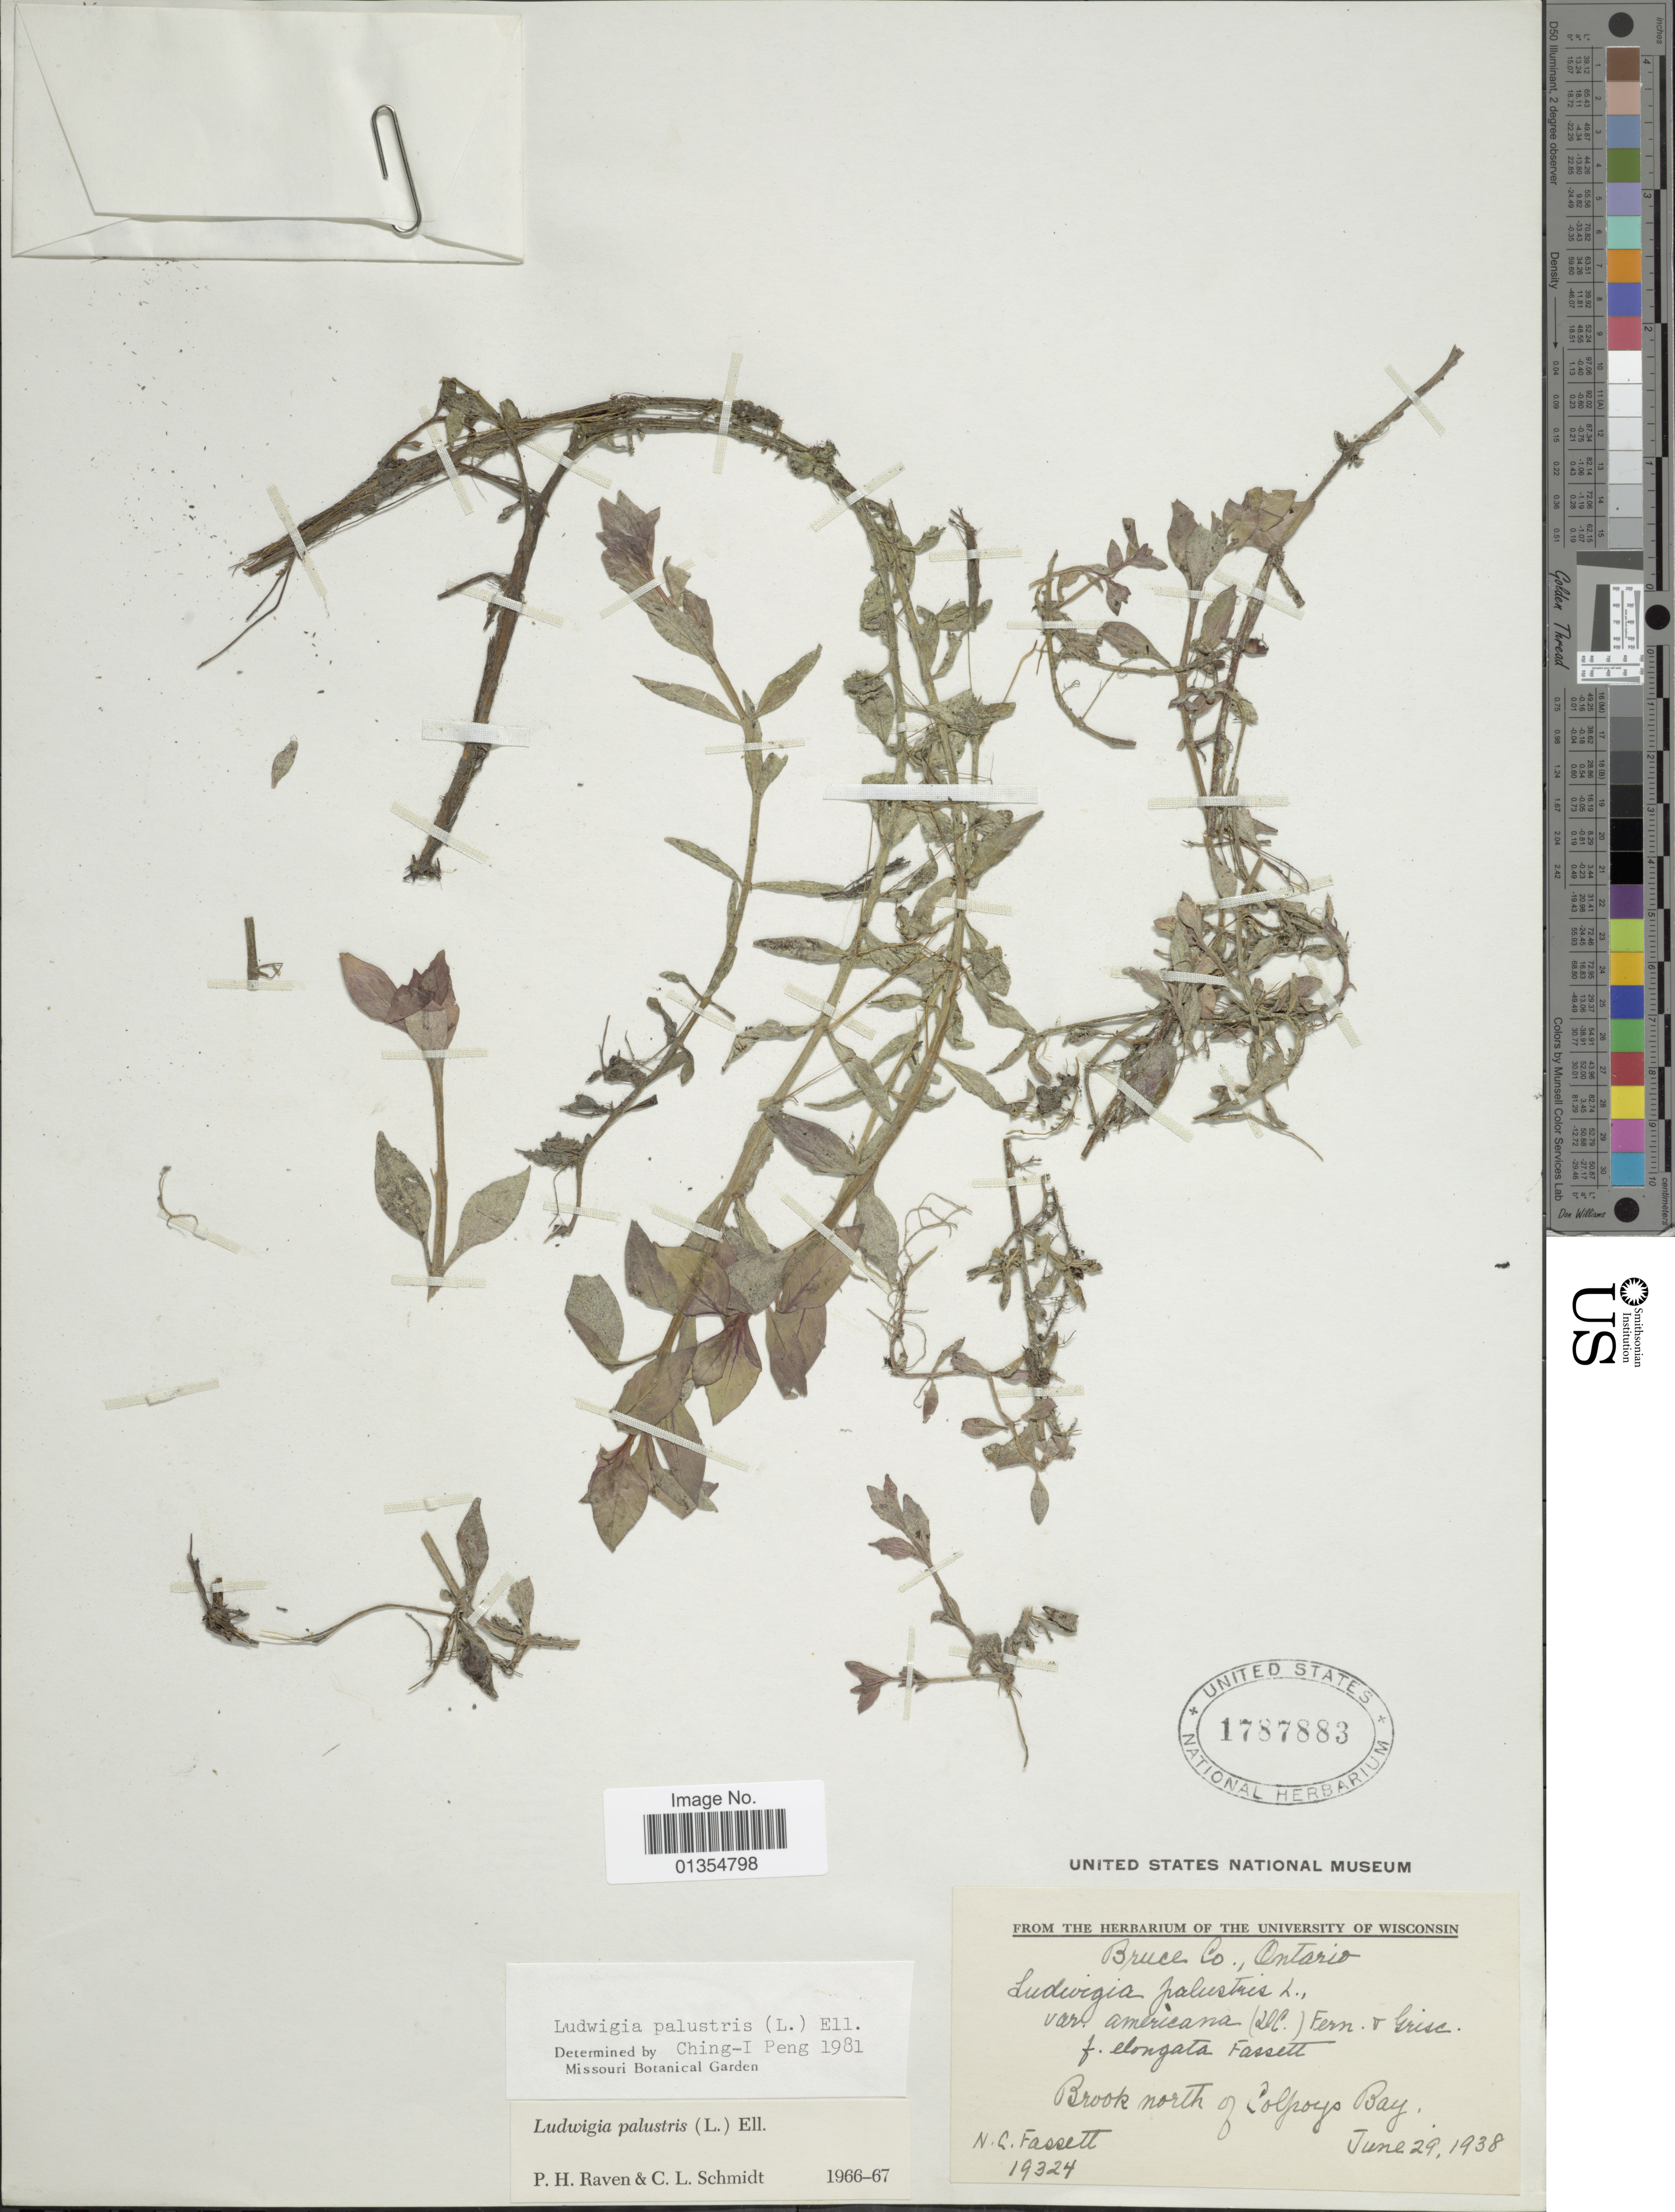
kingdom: Plantae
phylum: Tracheophyta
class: Magnoliopsida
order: Myrtales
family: Onagraceae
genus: Ludwigia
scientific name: Ludwigia palustris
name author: (L.) Elliott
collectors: N. C. Fassett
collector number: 19324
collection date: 1938-06-29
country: Canada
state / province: Ontario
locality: Bruce Co, Brook north of Colpoys Bay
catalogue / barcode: US 1787883